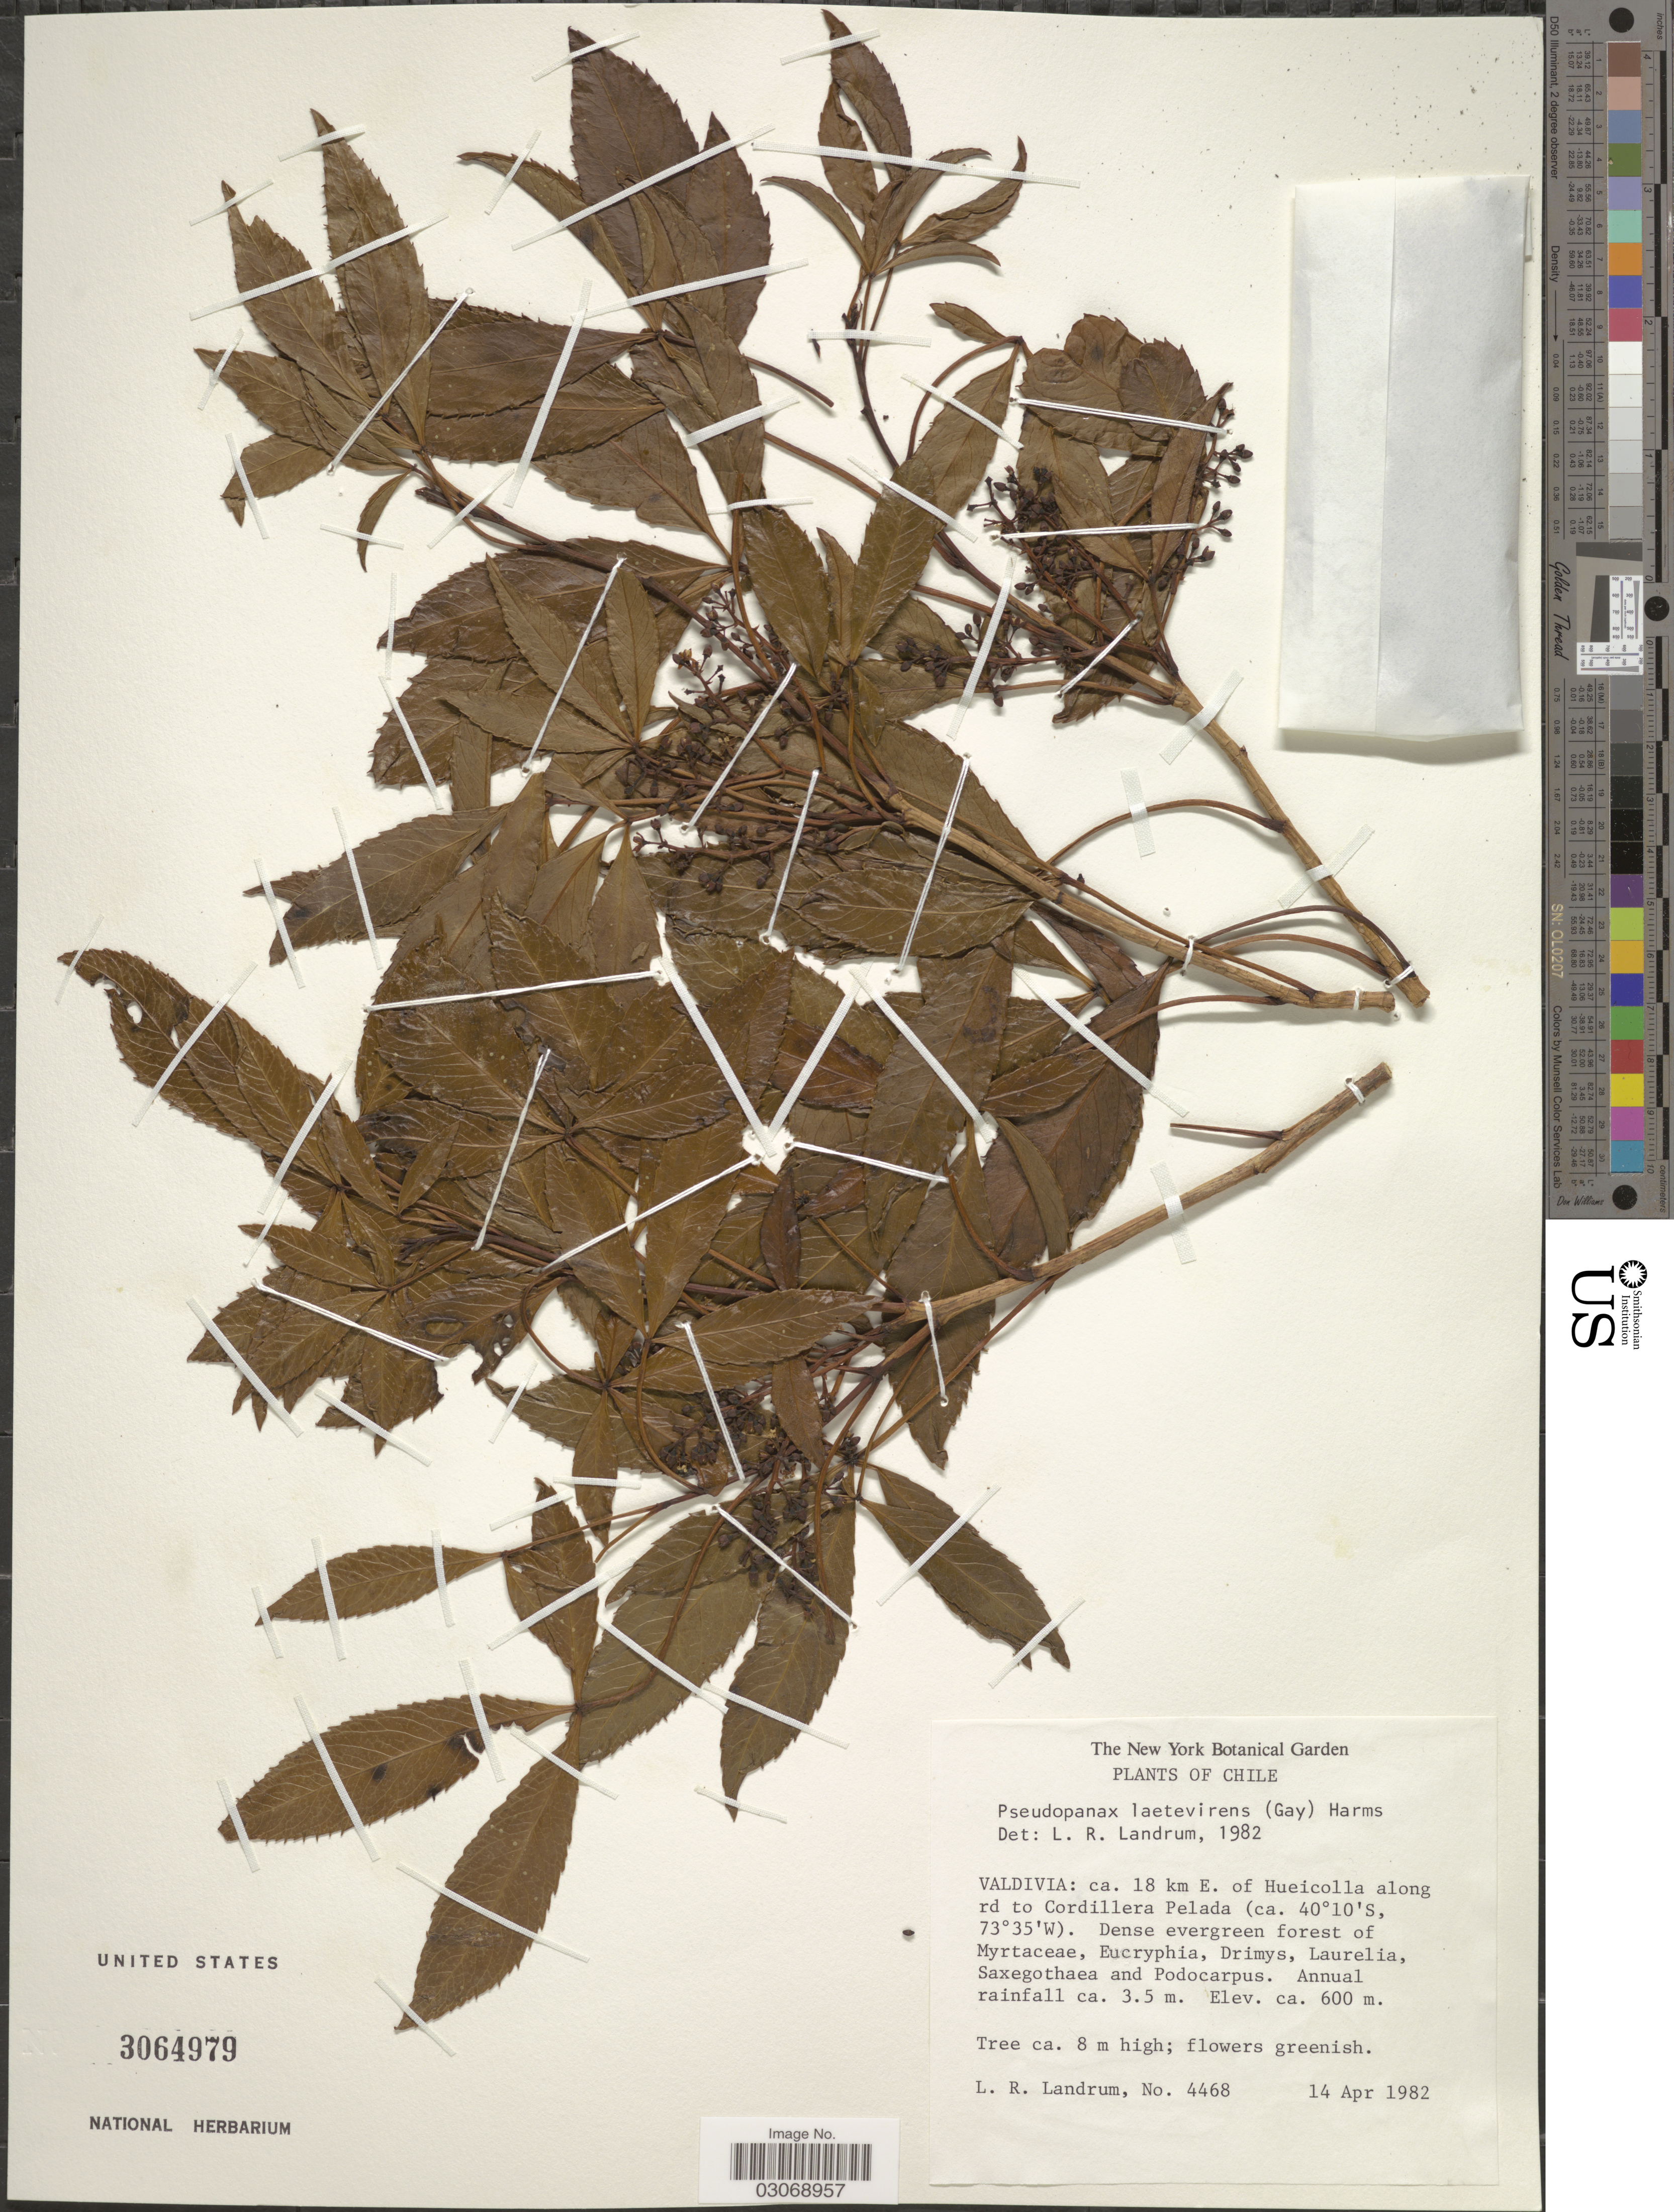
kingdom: Plantae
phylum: Tracheophyta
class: Magnoliopsida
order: Apiales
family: Araliaceae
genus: Pseudopanax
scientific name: Pseudopanax laetevirens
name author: (Gay) Baill.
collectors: L. R. Landrum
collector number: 4468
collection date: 1982-04-14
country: Argentina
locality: Valdivia: ca. 18 km E. of Hueicolla along rd to Cordillera Pelada.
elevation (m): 600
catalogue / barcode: US 3064979